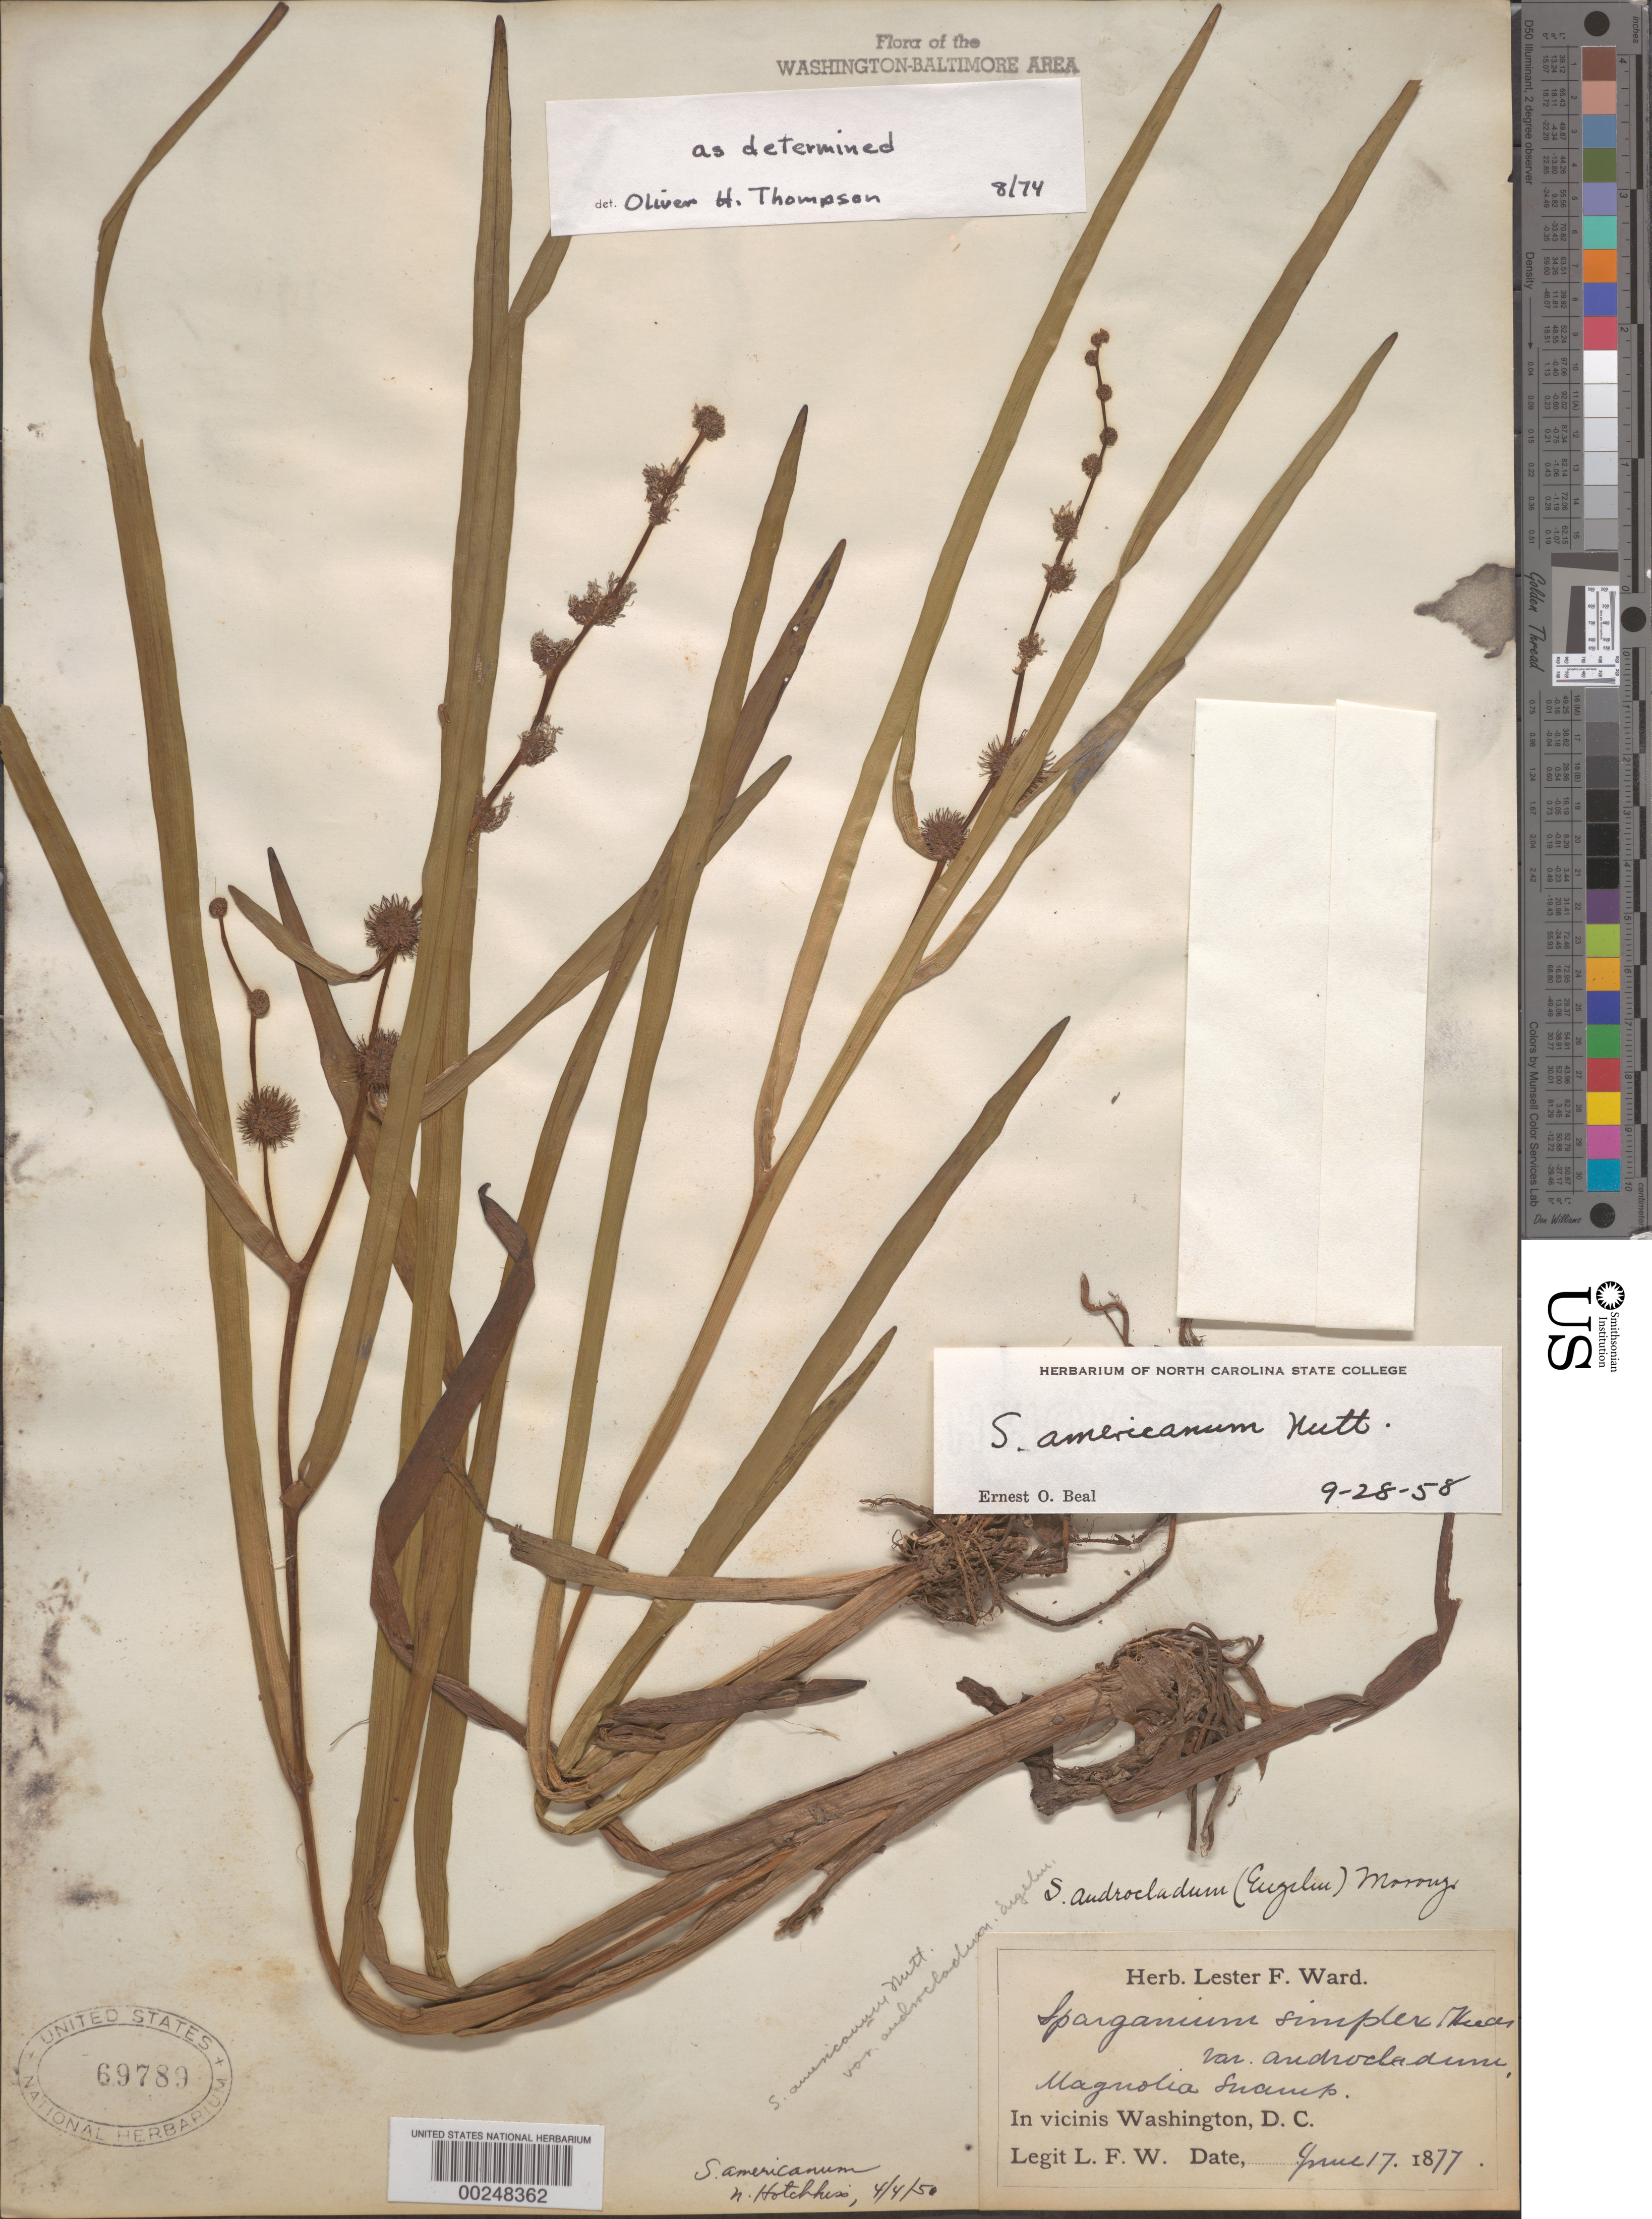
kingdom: Plantae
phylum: Tracheophyta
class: Liliopsida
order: Poales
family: Typhaceae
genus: Sparganium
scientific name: Sparganium americanum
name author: Nutt.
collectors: L. F. Ward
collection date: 1877-06-17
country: United States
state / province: District of Columbia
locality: Magnolia Swamp. In vicinis Washington, D.C.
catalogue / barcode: US 69789